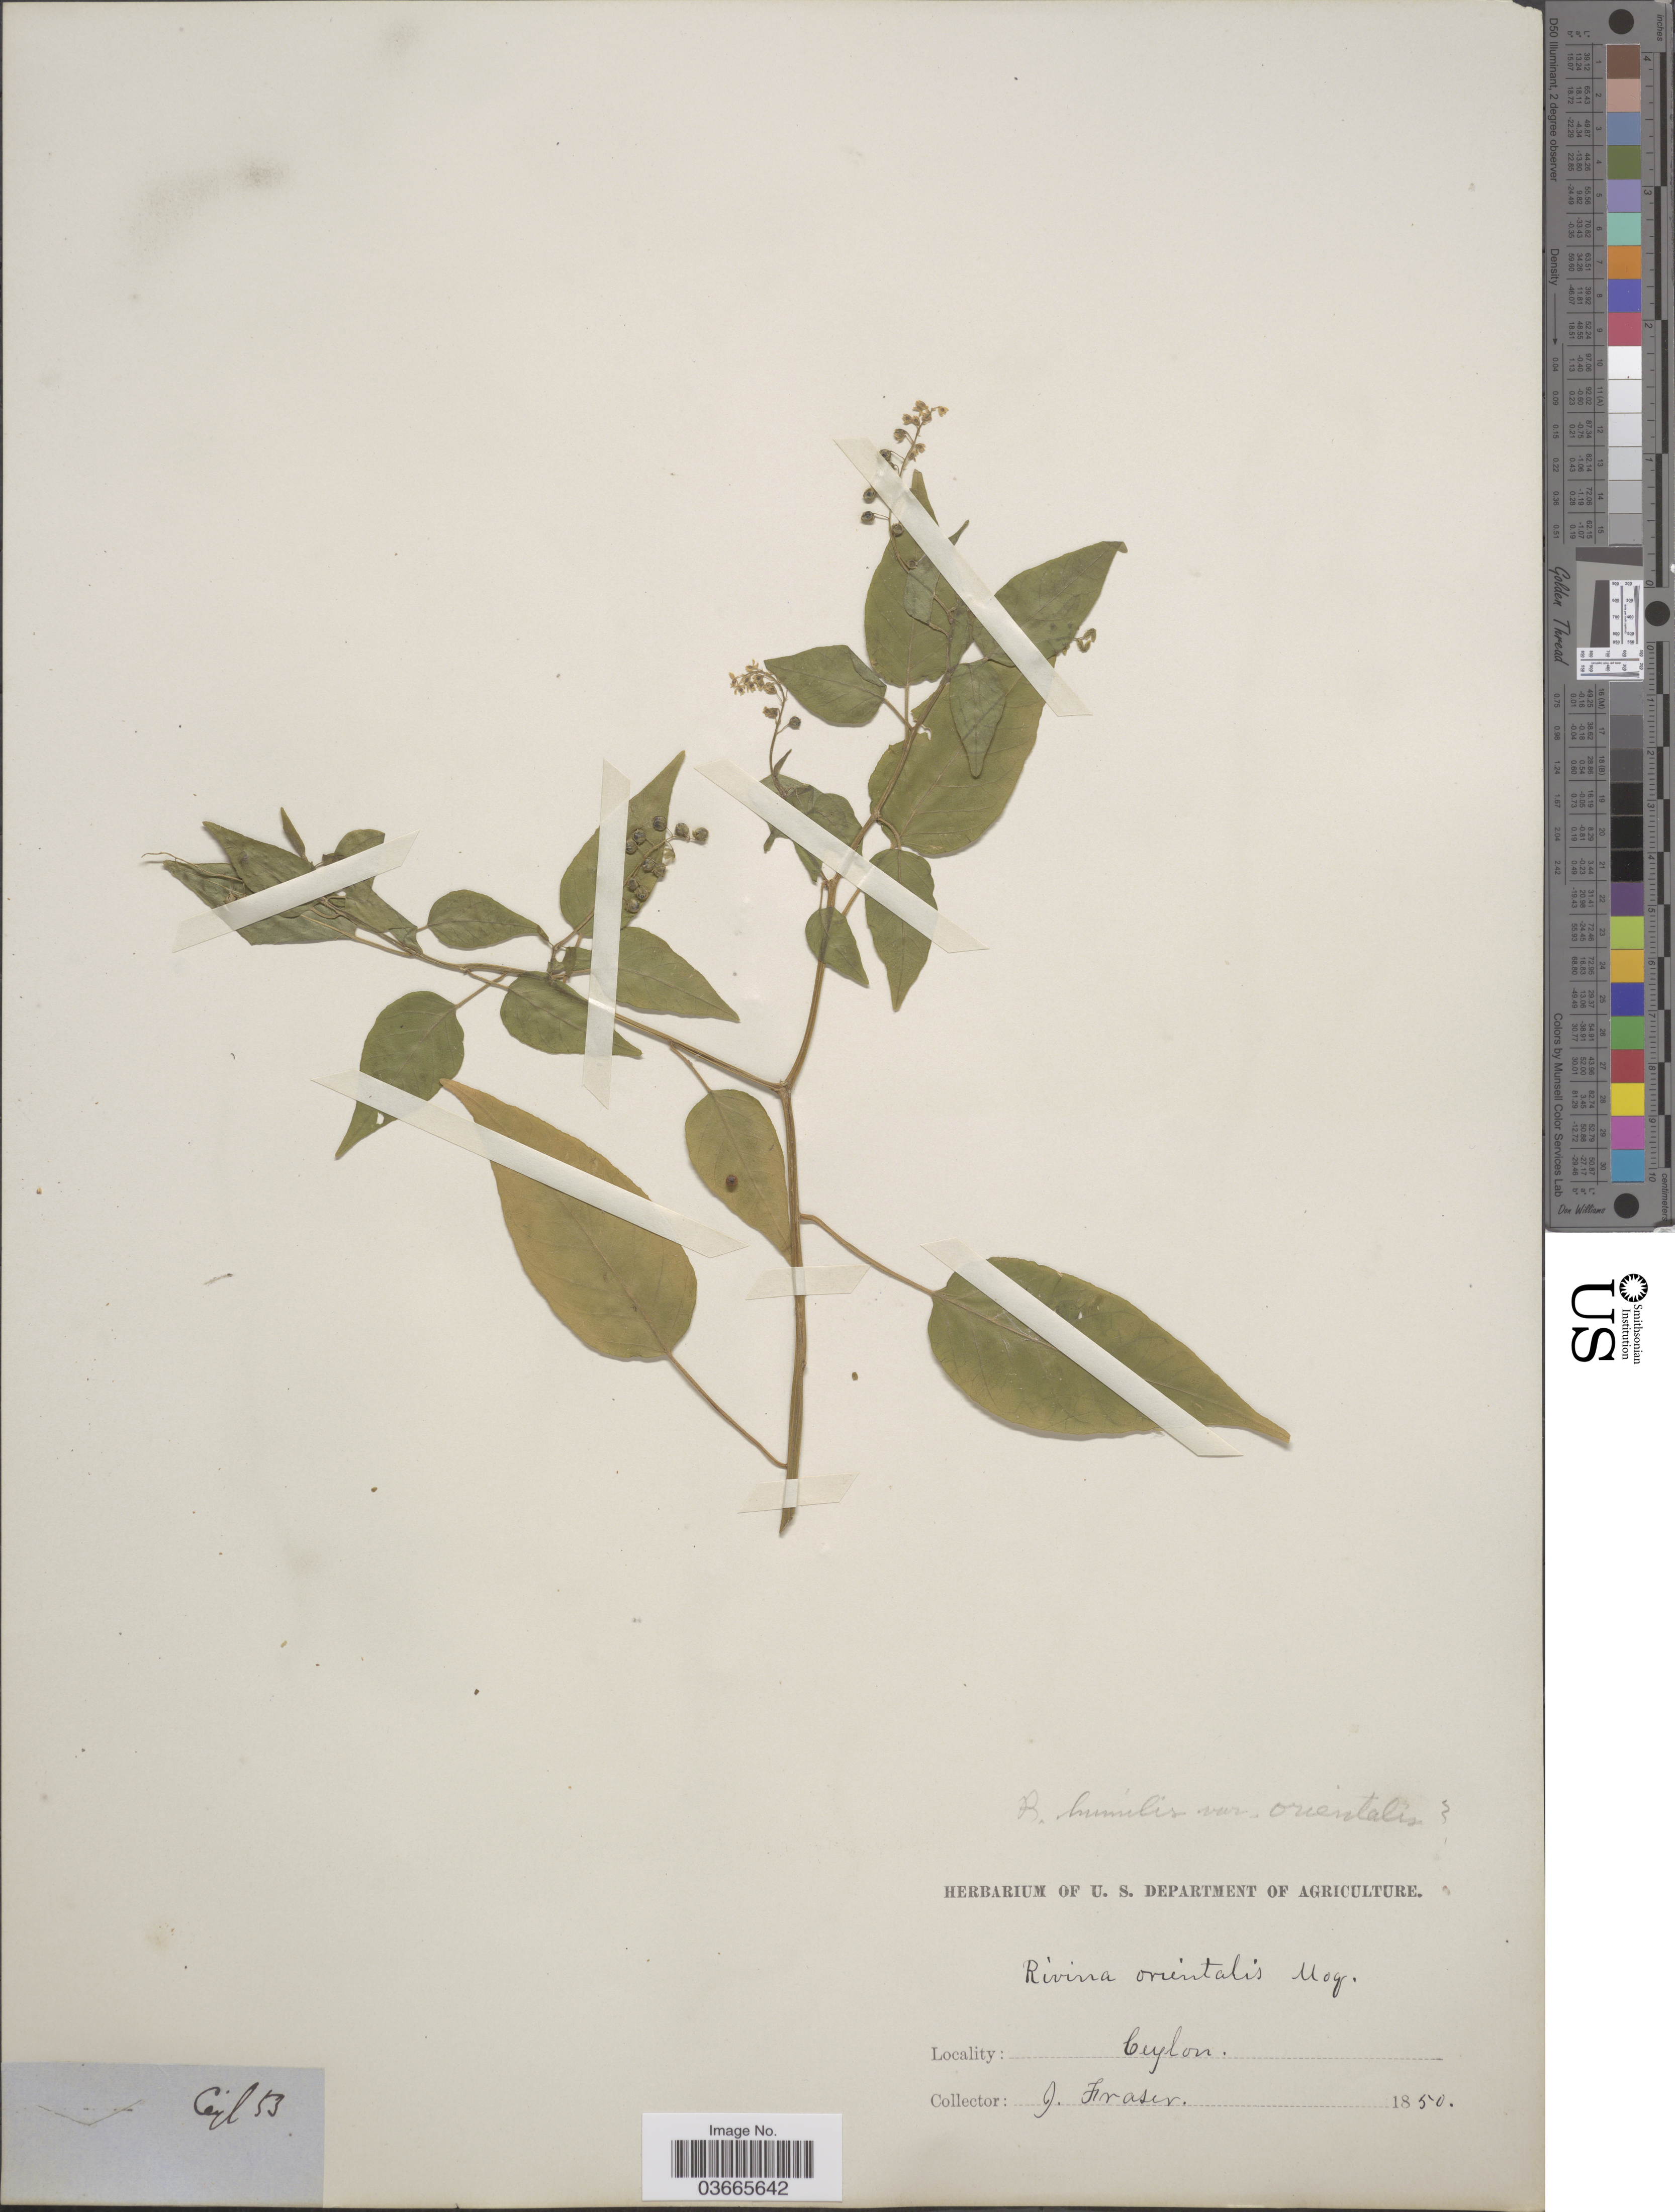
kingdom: Plantae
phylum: Tracheophyta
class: Magnoliopsida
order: Caryophyllales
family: Phytolaccaceae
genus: Rivina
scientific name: Rivina humilis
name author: L.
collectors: J. Fraser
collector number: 53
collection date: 1850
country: Sri Lanka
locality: Ceylon.